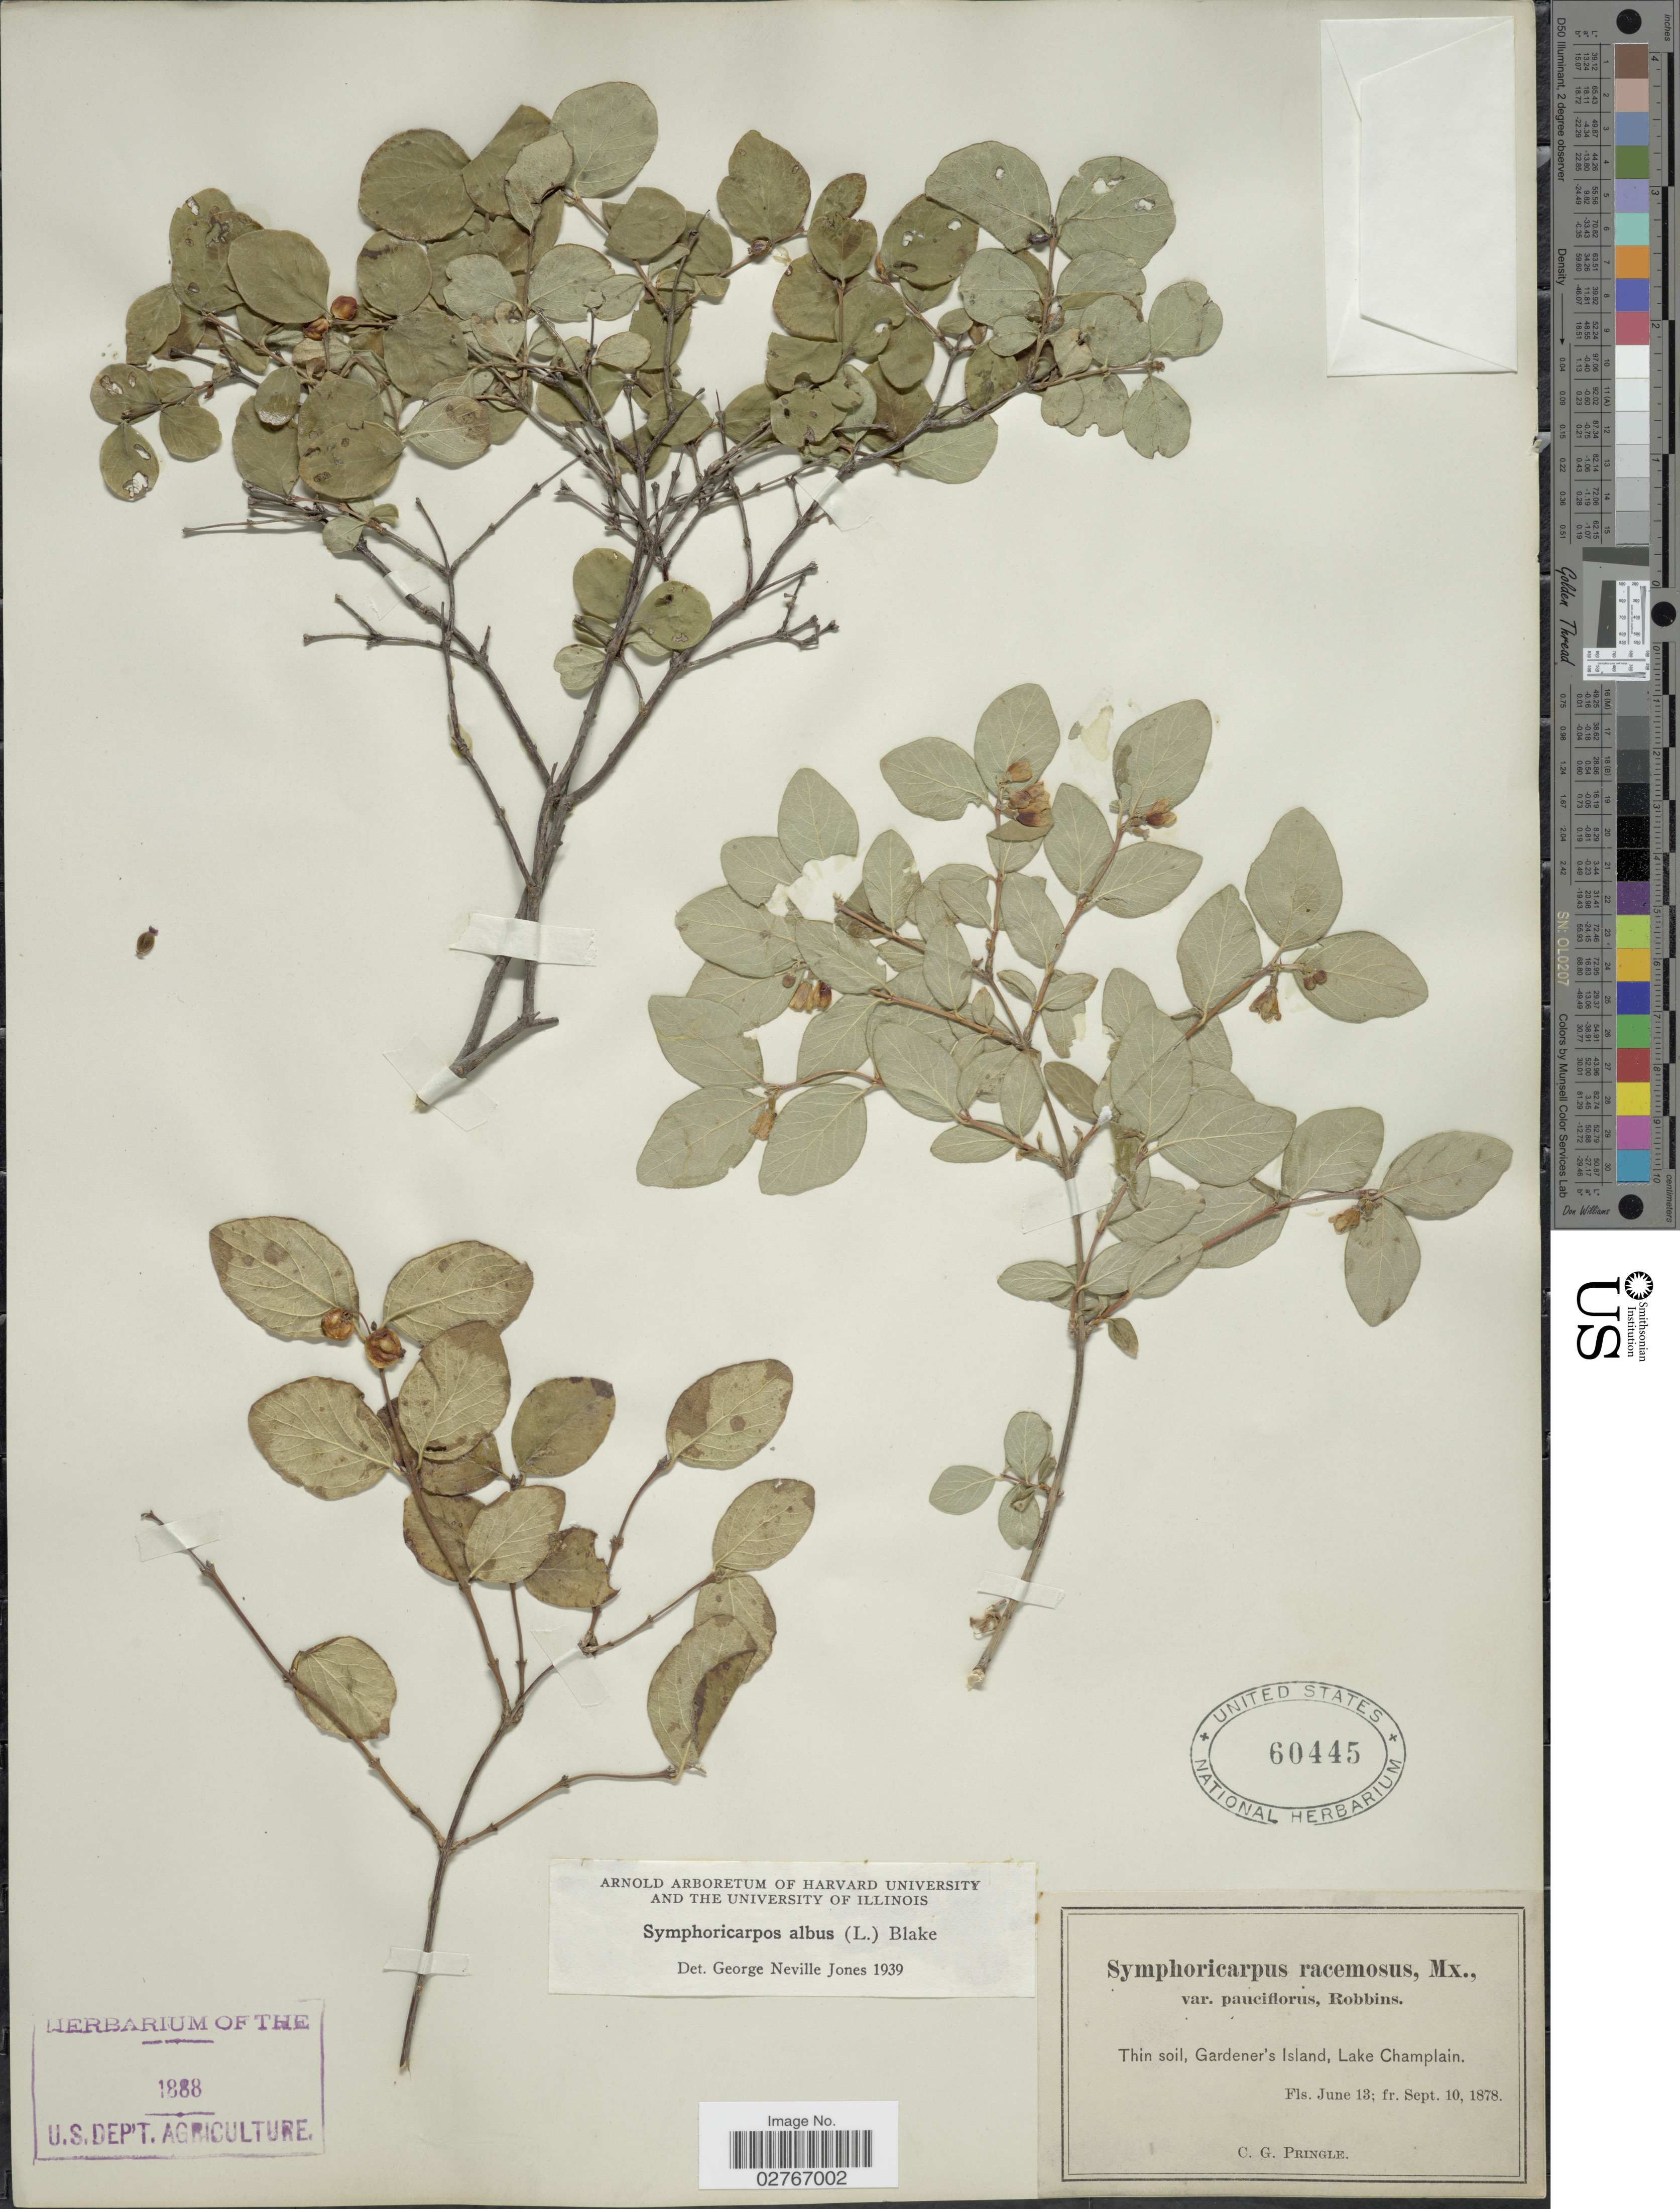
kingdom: Plantae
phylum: Tracheophyta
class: Magnoliopsida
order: Dipsacales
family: Caprifoliaceae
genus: Symphoricarpos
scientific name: Symphoricarpos albus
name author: (L.) S.F. Blake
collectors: C. G. Pringle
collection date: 1878-06-13/1878-09-10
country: United States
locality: Gardener's Island, Lake Champlain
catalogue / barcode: US 60445